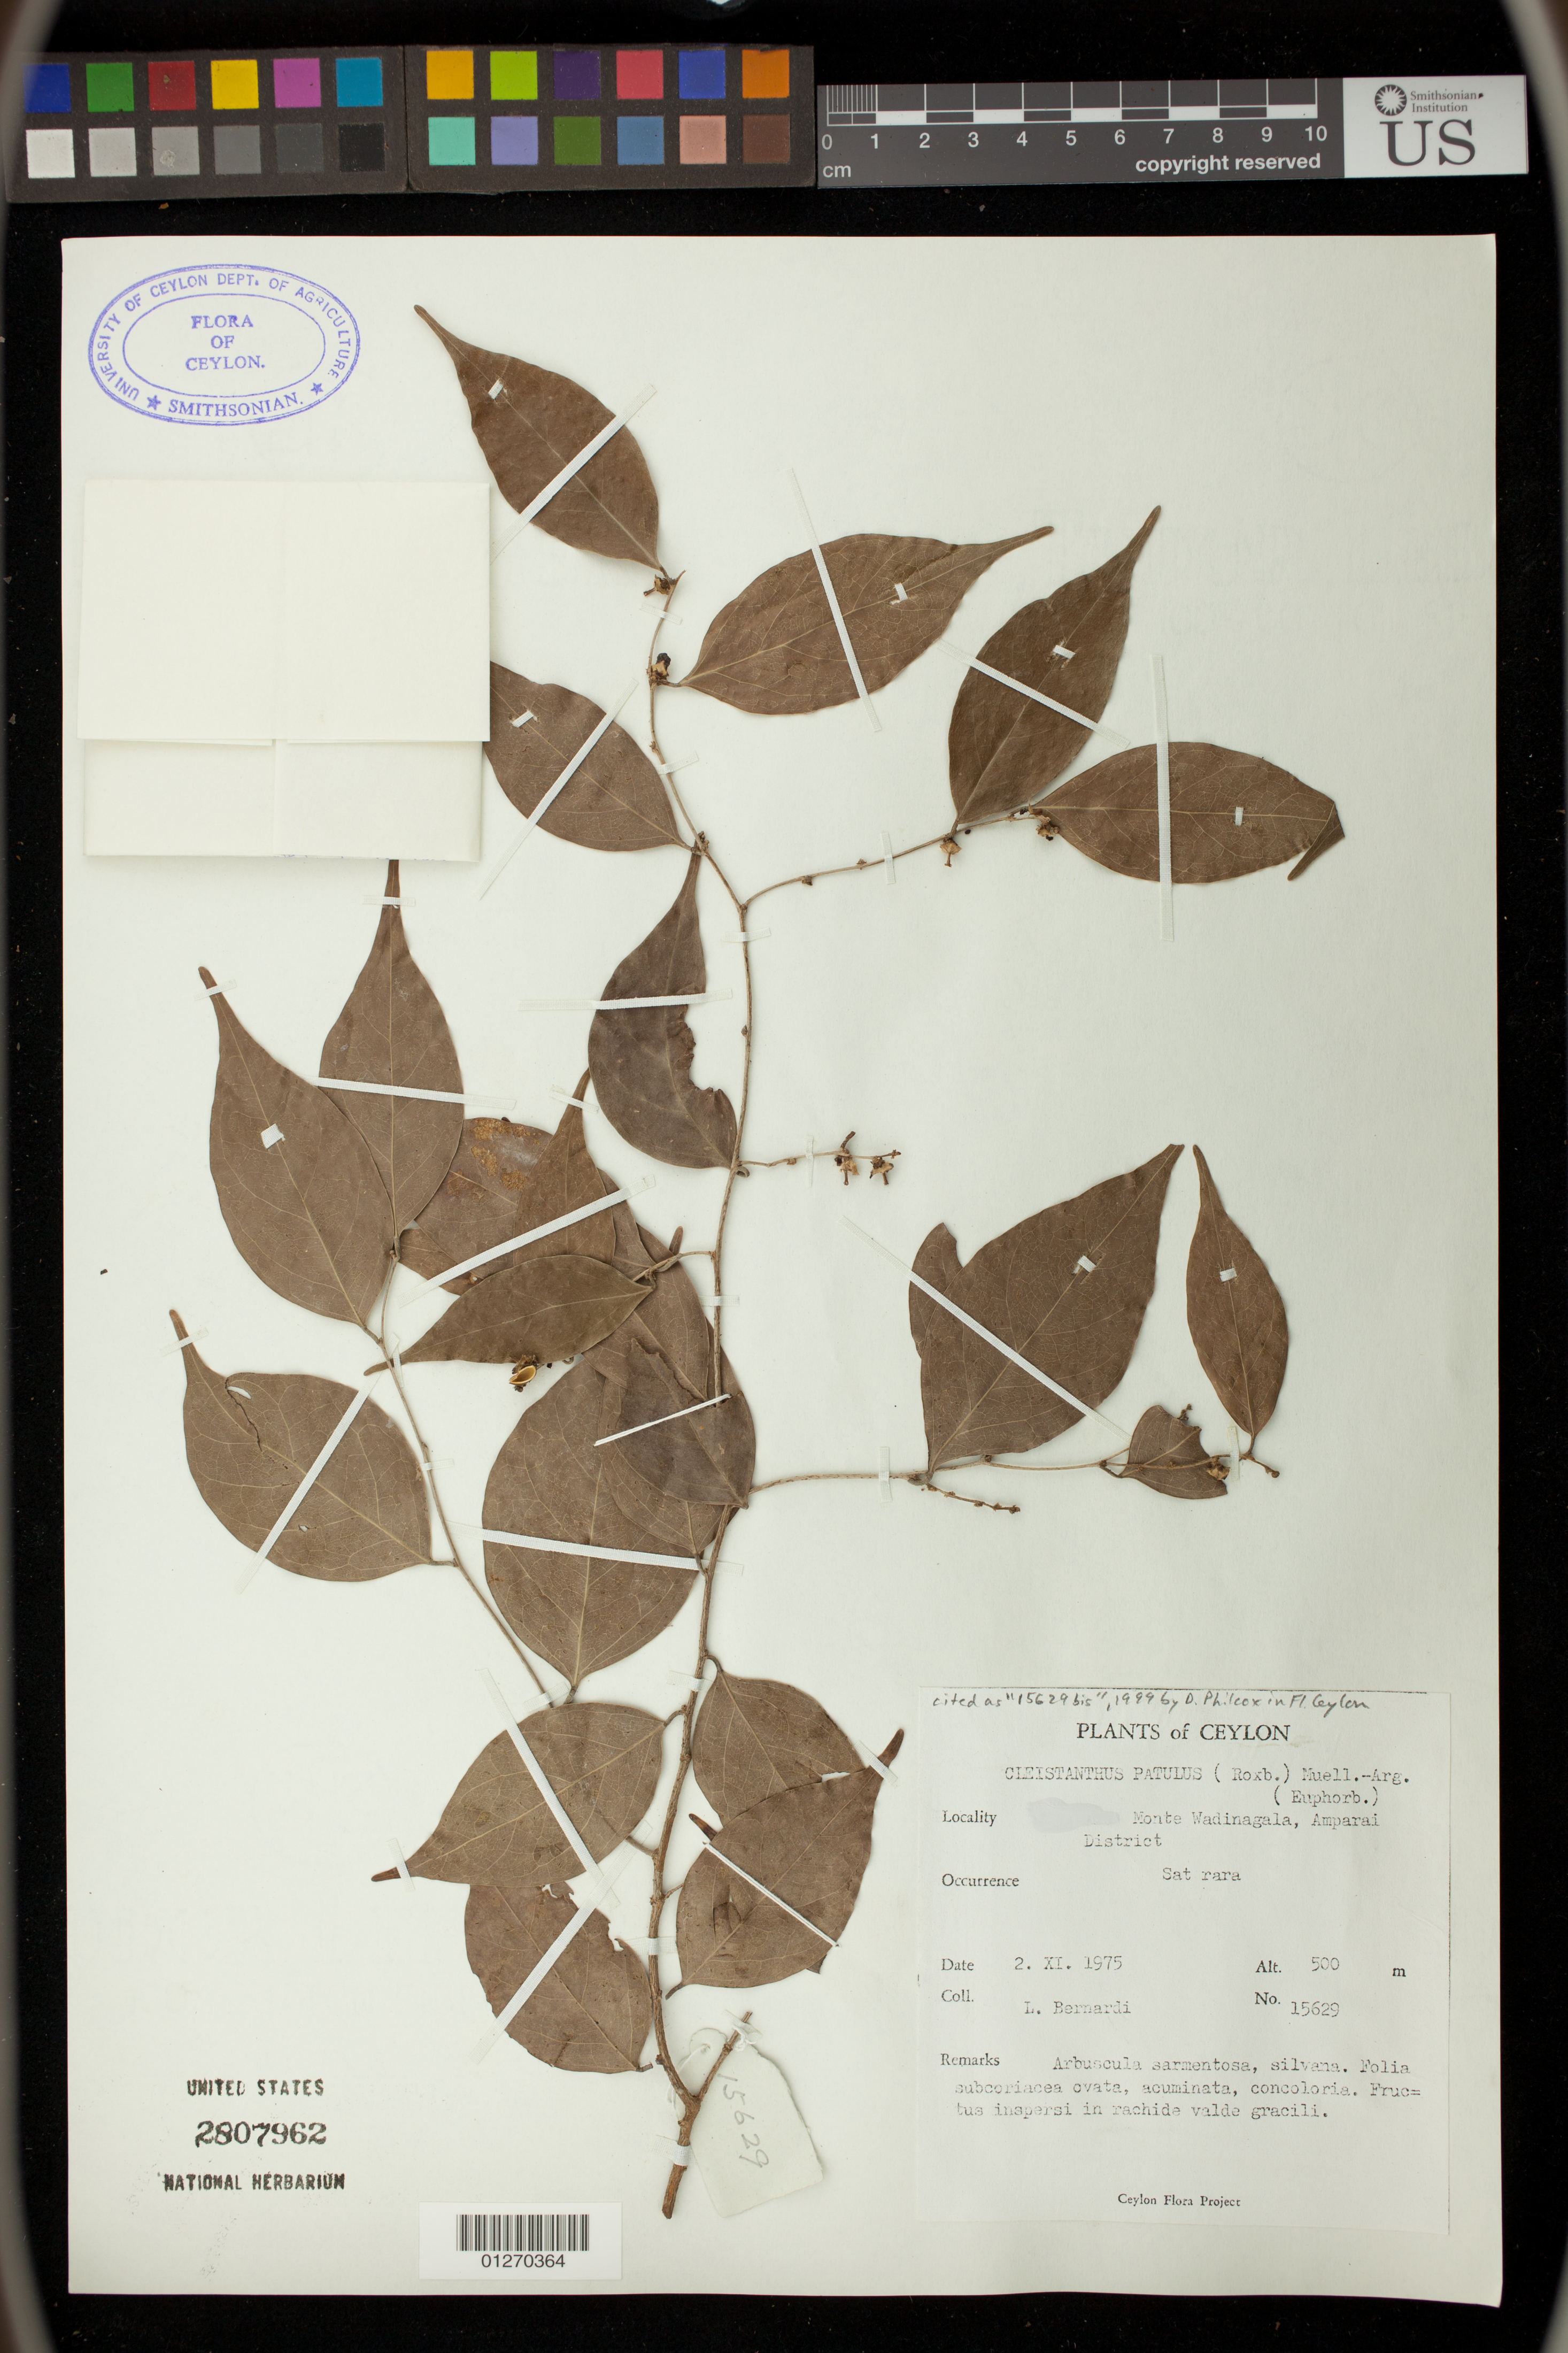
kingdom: Plantae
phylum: Tracheophyta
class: Magnoliopsida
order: Malpighiales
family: Phyllanthaceae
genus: Cleistanthus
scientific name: Cleistanthus patulus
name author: (Roxb.) Müll. Arg.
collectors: L. Bernardi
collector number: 15629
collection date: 1975-11-02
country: Sri Lanka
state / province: Eastern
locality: Monte Wadinagala, Amparai District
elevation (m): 500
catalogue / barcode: US 2807962